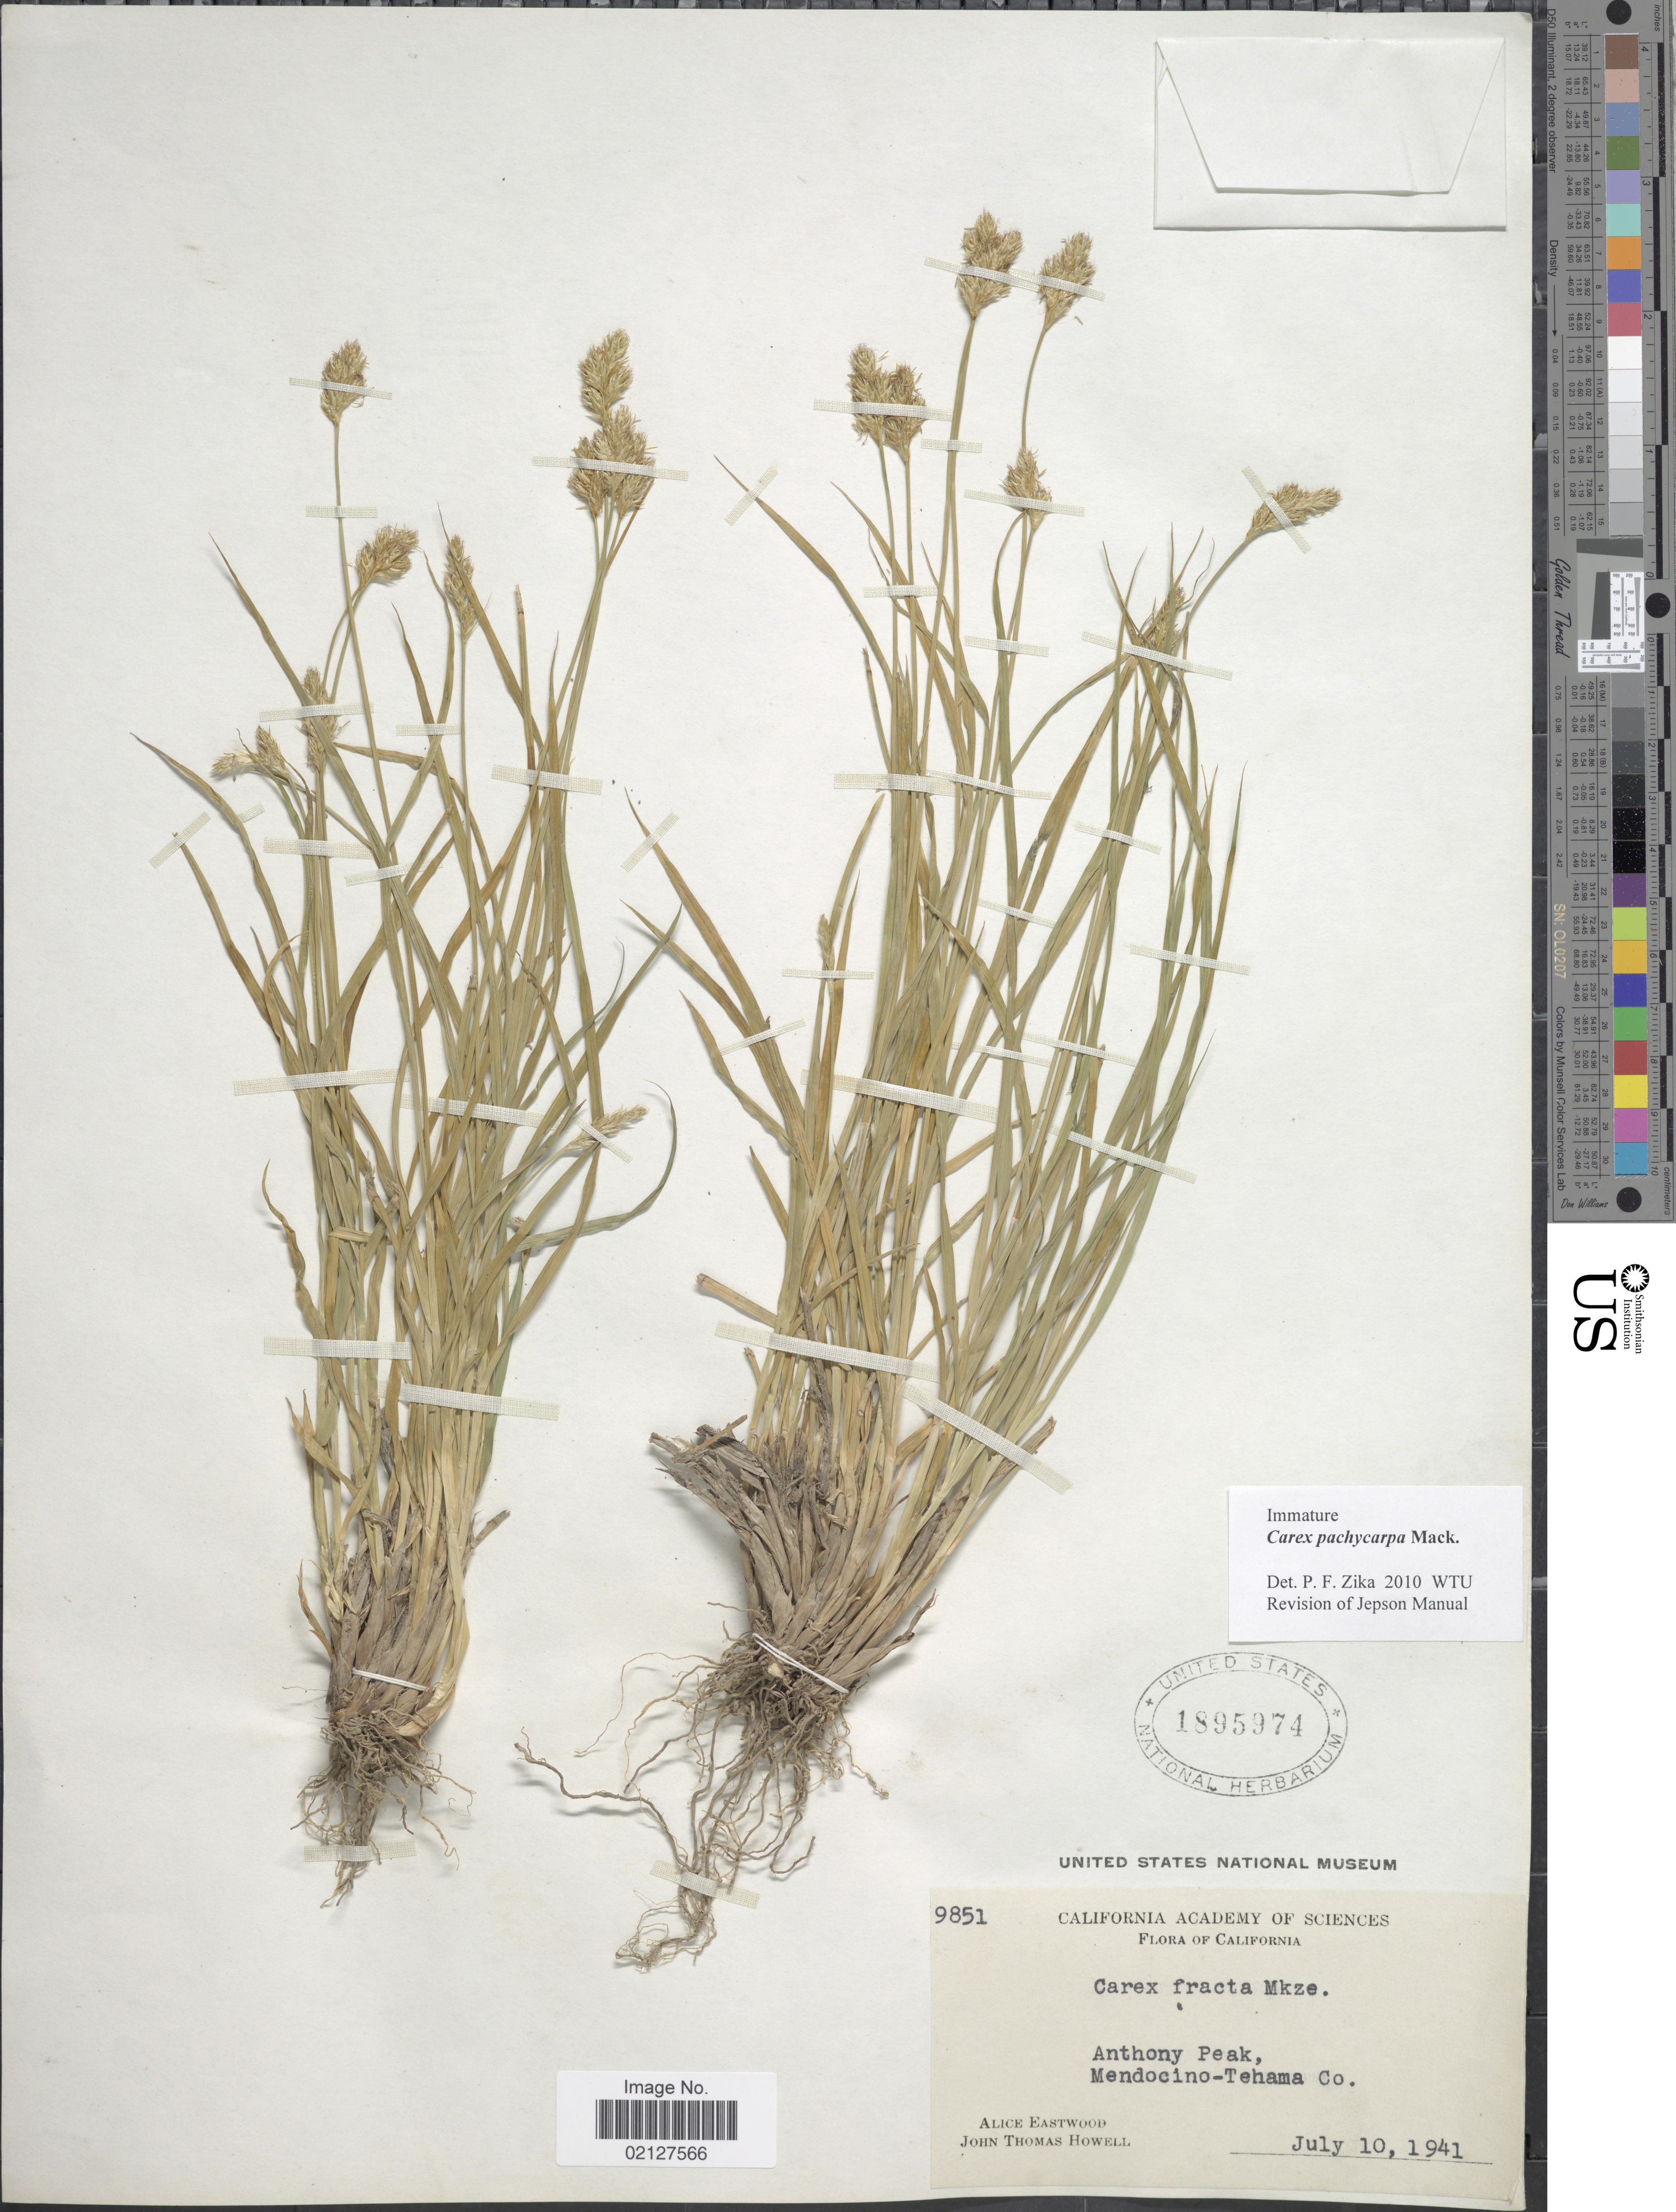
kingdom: Plantae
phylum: Tracheophyta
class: Liliopsida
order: Poales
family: Cyperaceae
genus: Carex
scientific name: Carex pachycarpa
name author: Mack.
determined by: Zika, P. F., (WTU)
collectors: A. Eastwood & J. T. Howell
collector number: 9851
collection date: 1941-07-10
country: United States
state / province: California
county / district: Mendocino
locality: Anthony Peak, Mendocino-Tehama Co.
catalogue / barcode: US 1895974